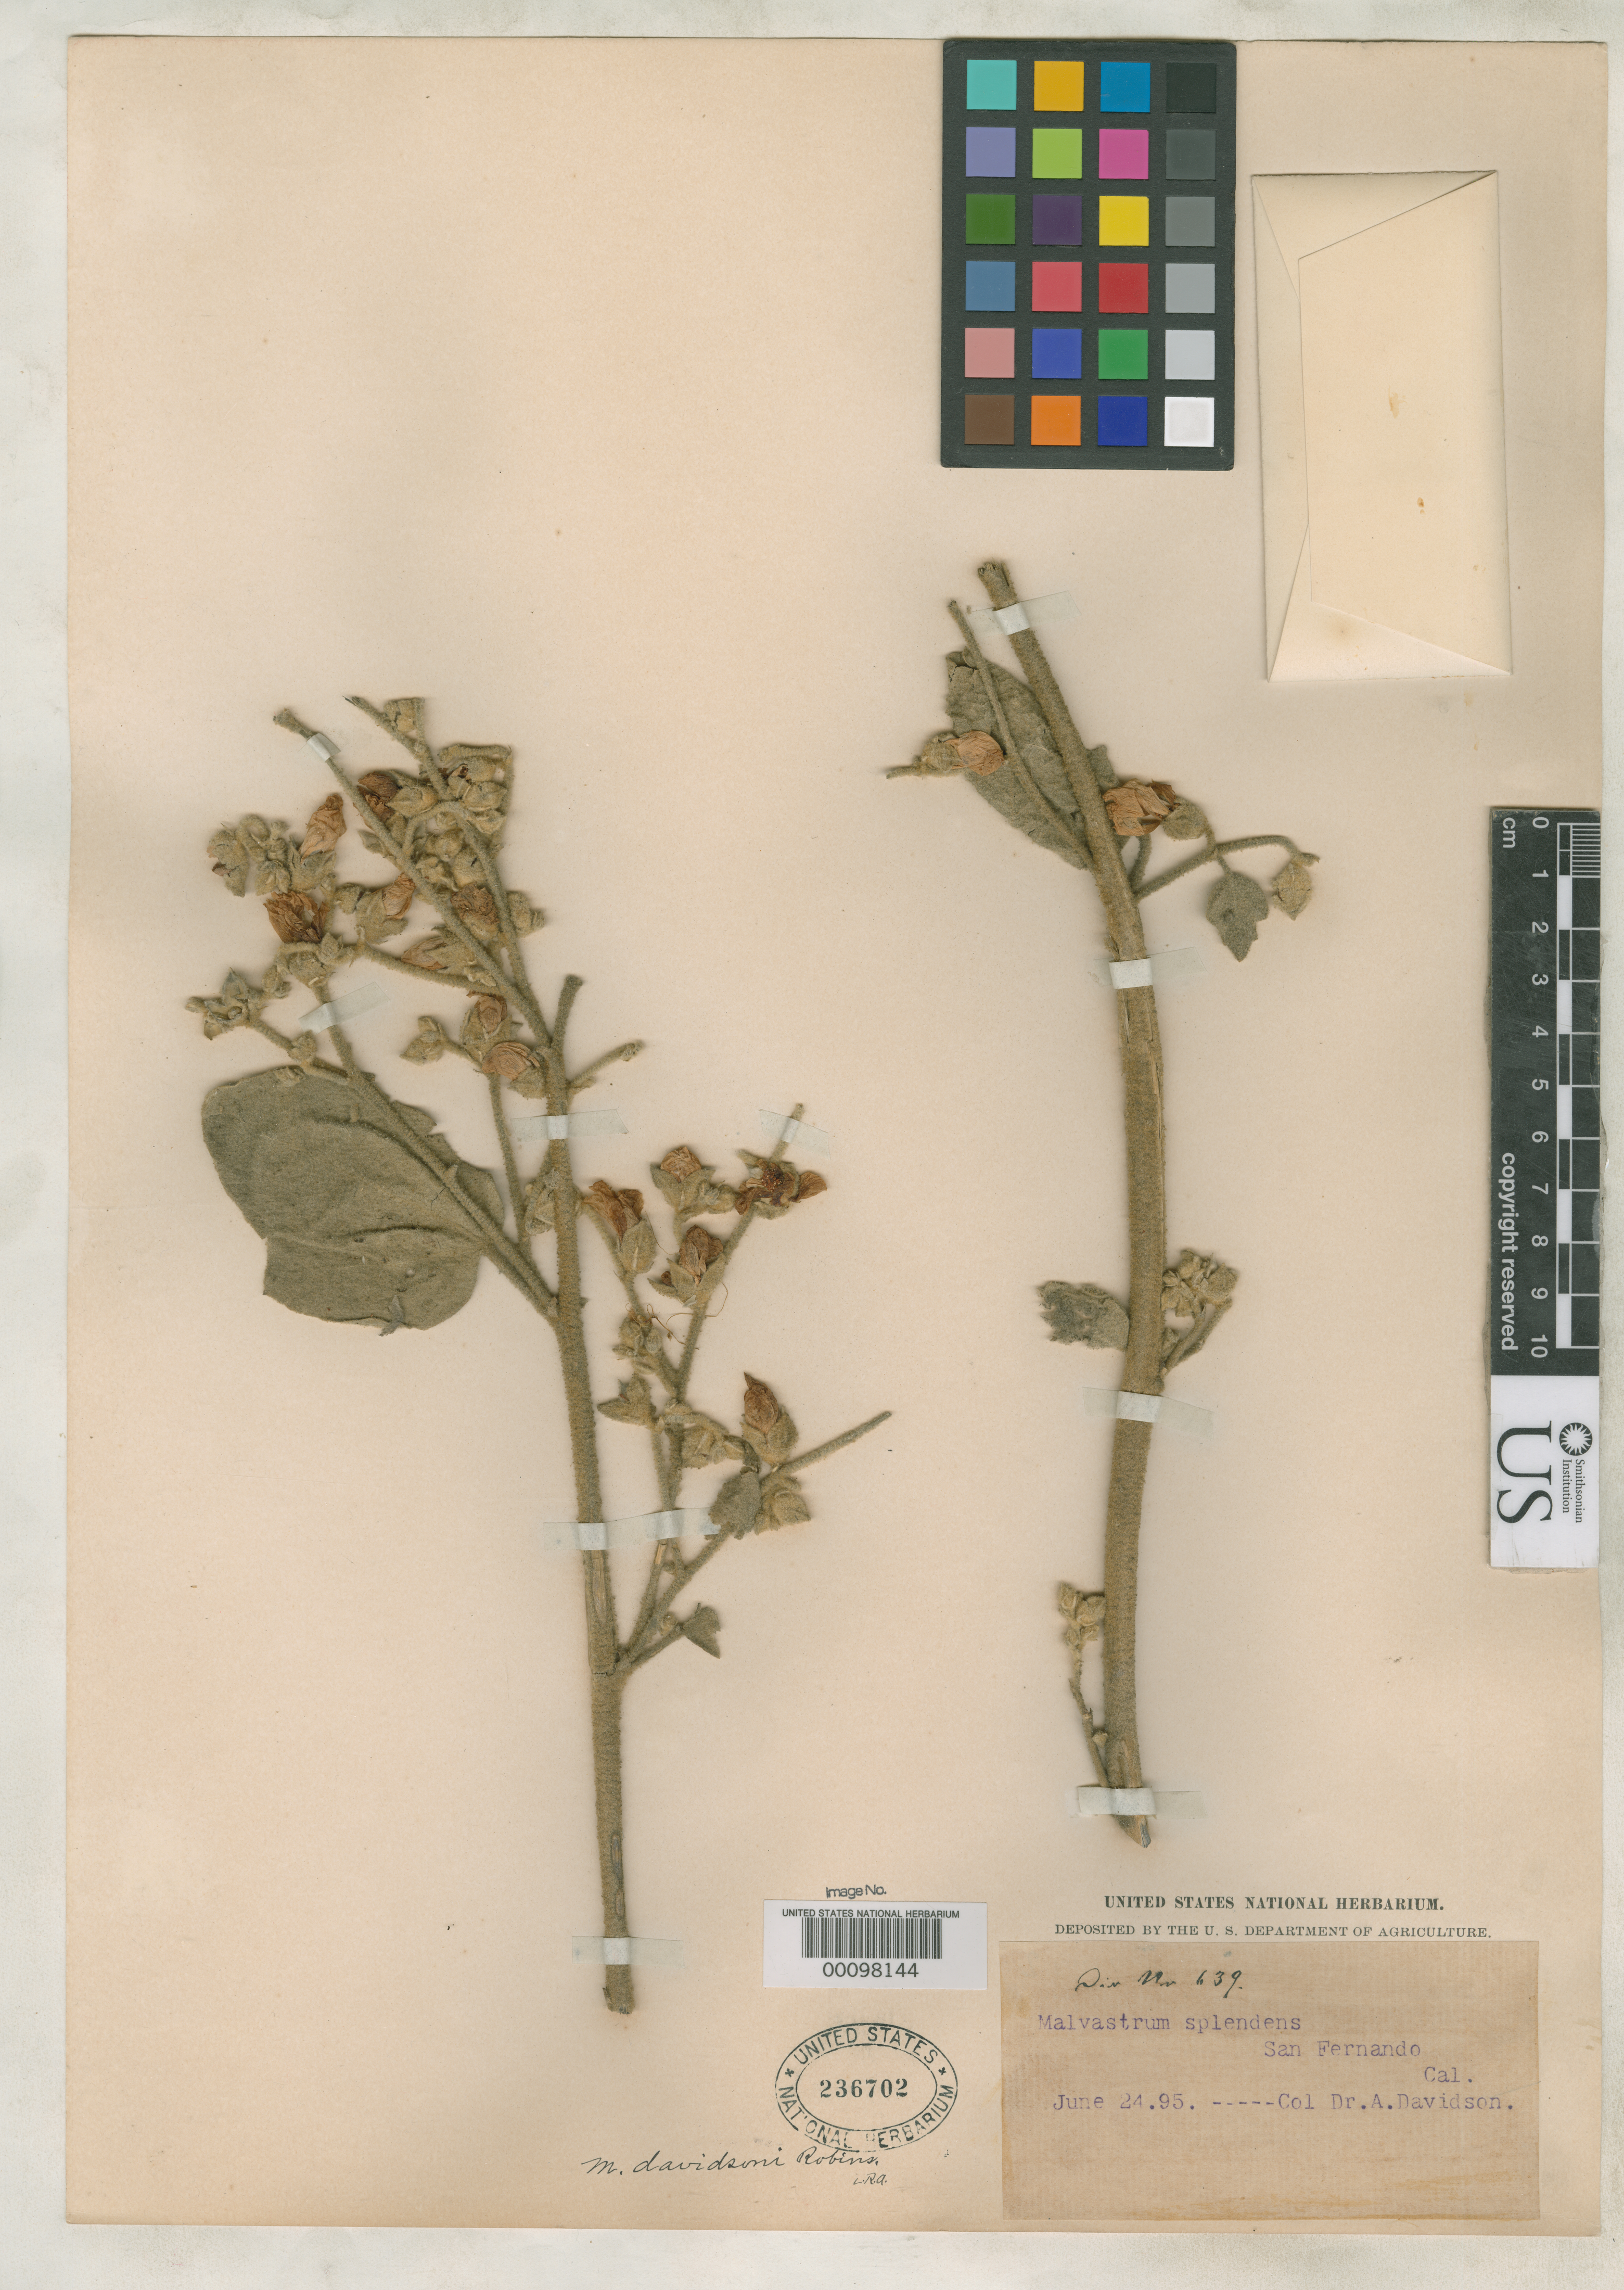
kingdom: Plantae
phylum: Tracheophyta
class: Magnoliopsida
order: Malvales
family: Malvaceae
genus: Malvastrum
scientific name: Malvastrum davidsonii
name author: B.L. Rob. in A. Gray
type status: Isolectotype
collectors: A. Davidson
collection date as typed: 24 Jun 1895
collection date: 1895-06-24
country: United States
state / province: California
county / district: Los Angeles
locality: Coast Mts. in San Fernando Valley.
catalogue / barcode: US 236702